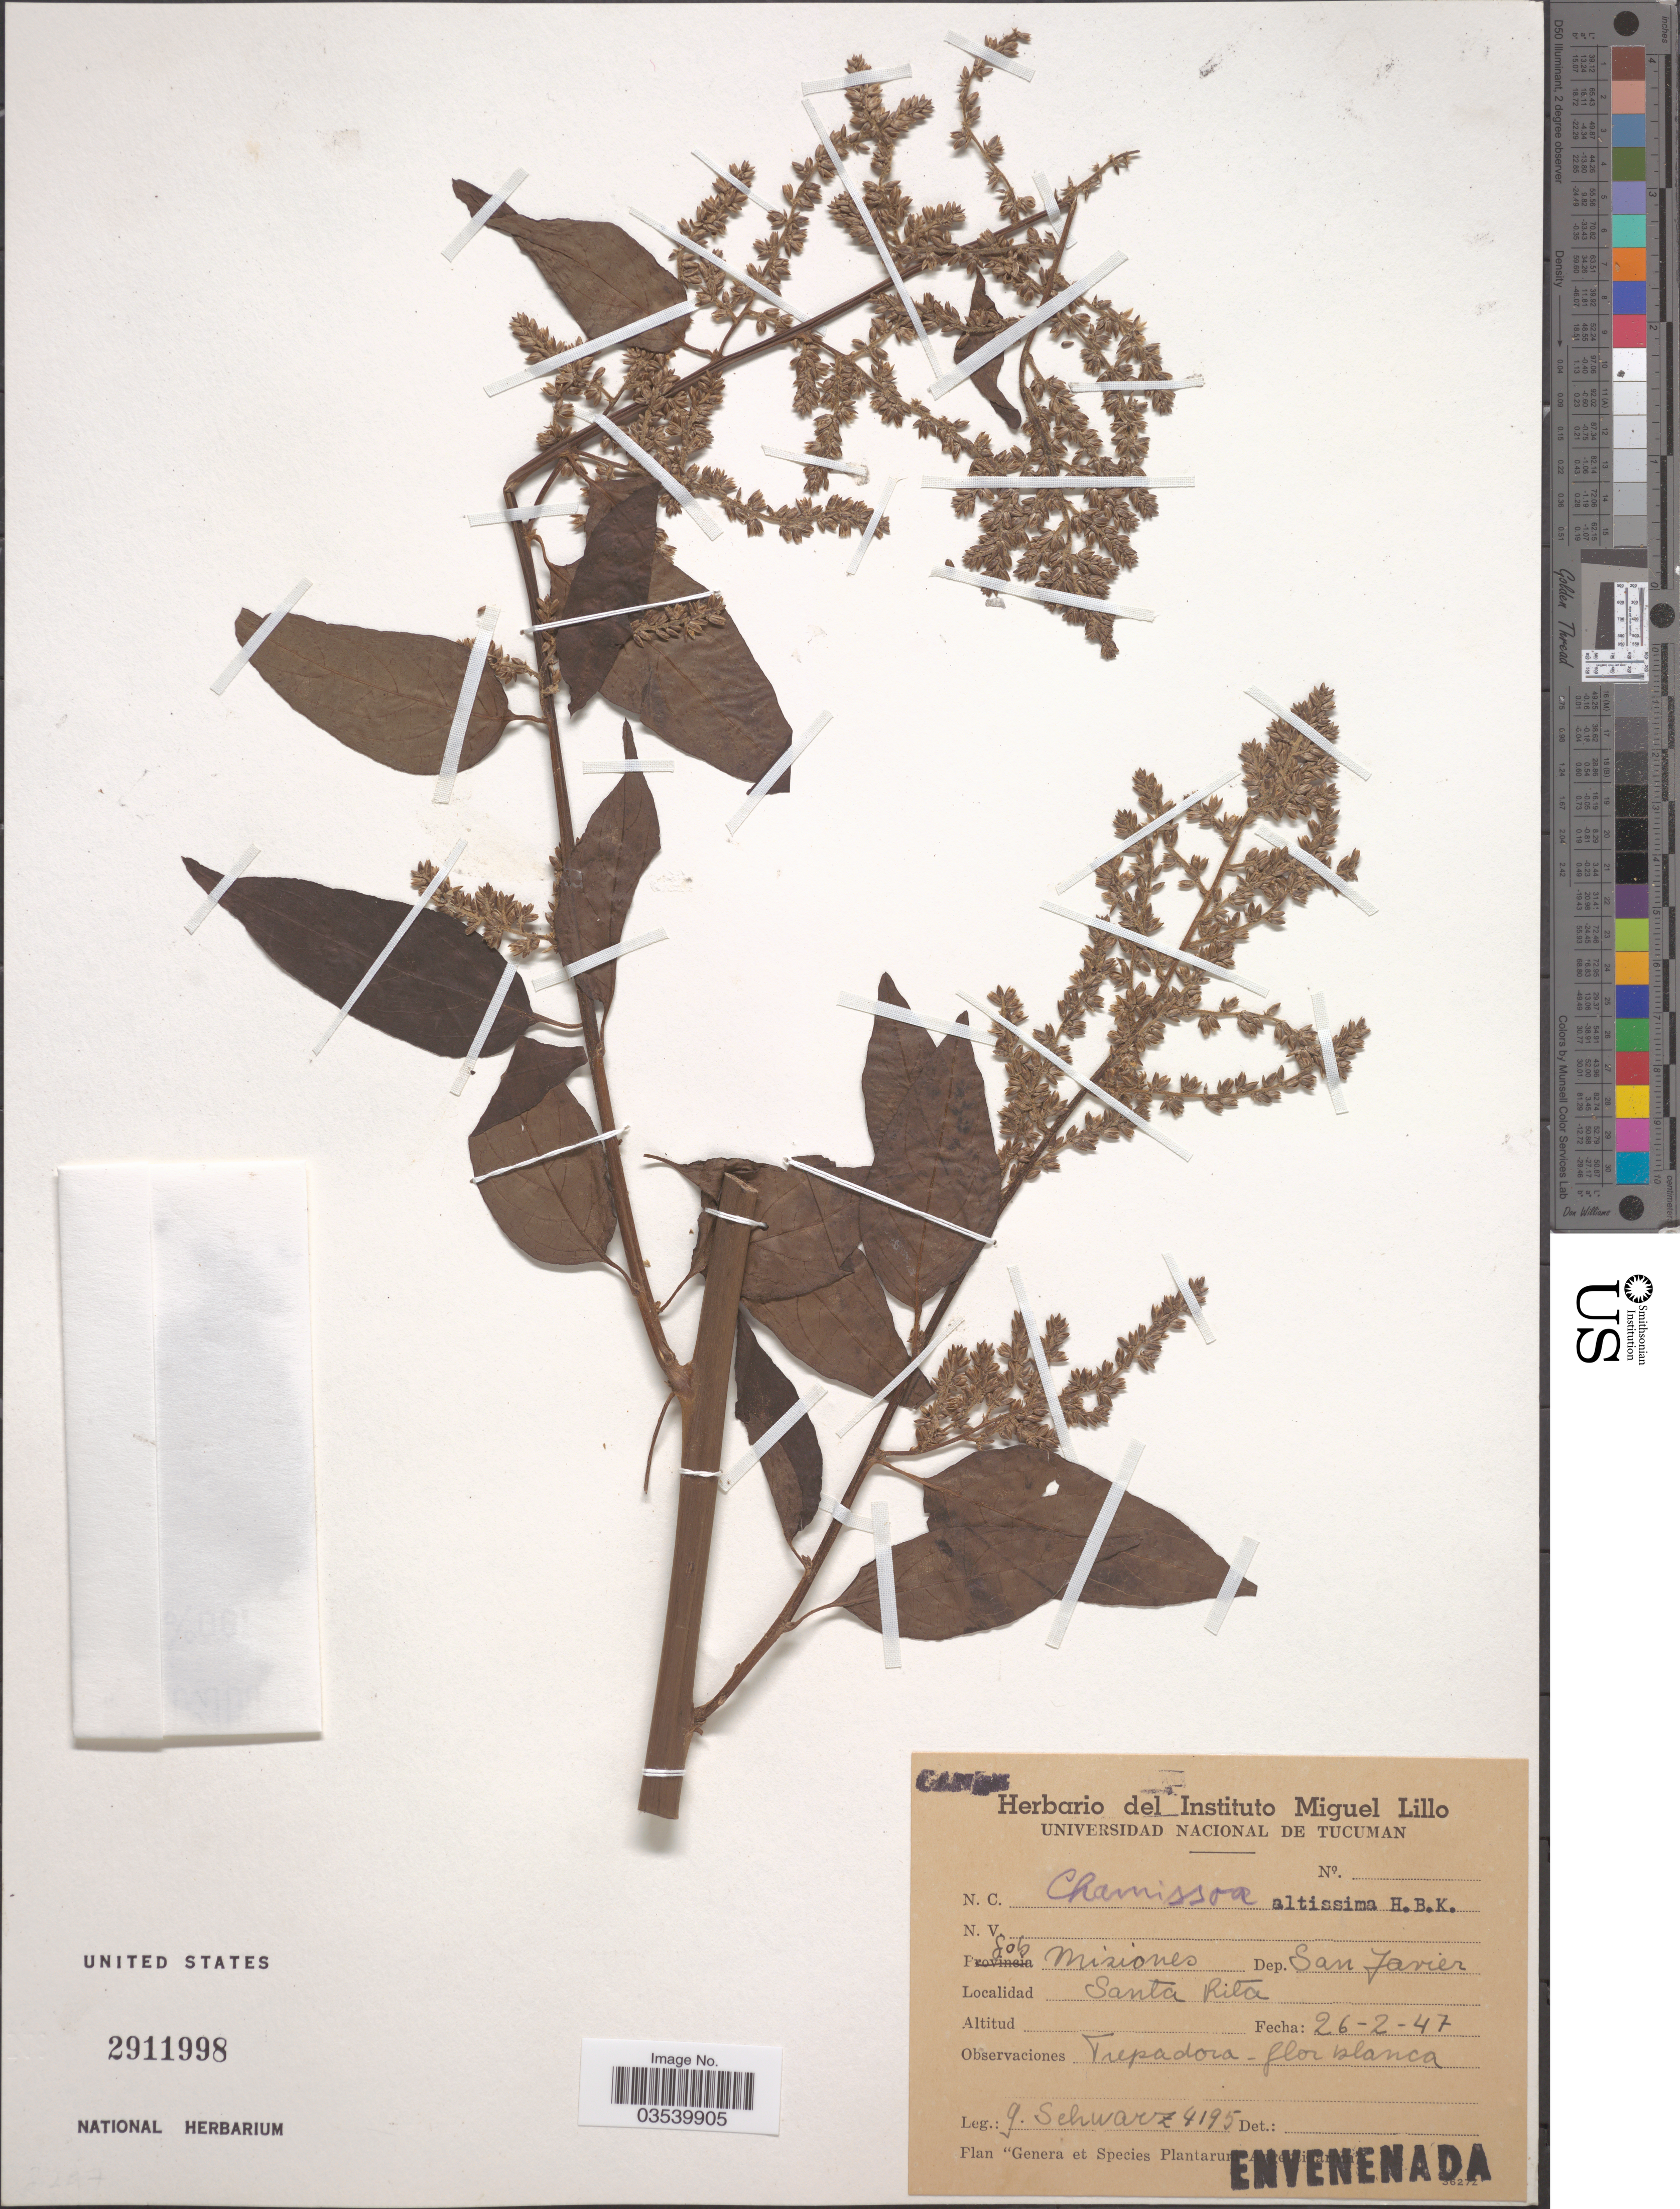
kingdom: Plantae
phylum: Tracheophyta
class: Magnoliopsida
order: Caryophyllales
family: Amaranthaceae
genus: Chamissoa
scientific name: Chamissoa altissima var. altissima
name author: (Jacq.) Kunth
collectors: G. J. Schwarz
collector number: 4195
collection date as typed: Transcribed d/m/y: 26/2/47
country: Argentina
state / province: Misiones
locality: Gob Misiones. Dep. San Javier. Santa Rita.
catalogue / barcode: US 2911998